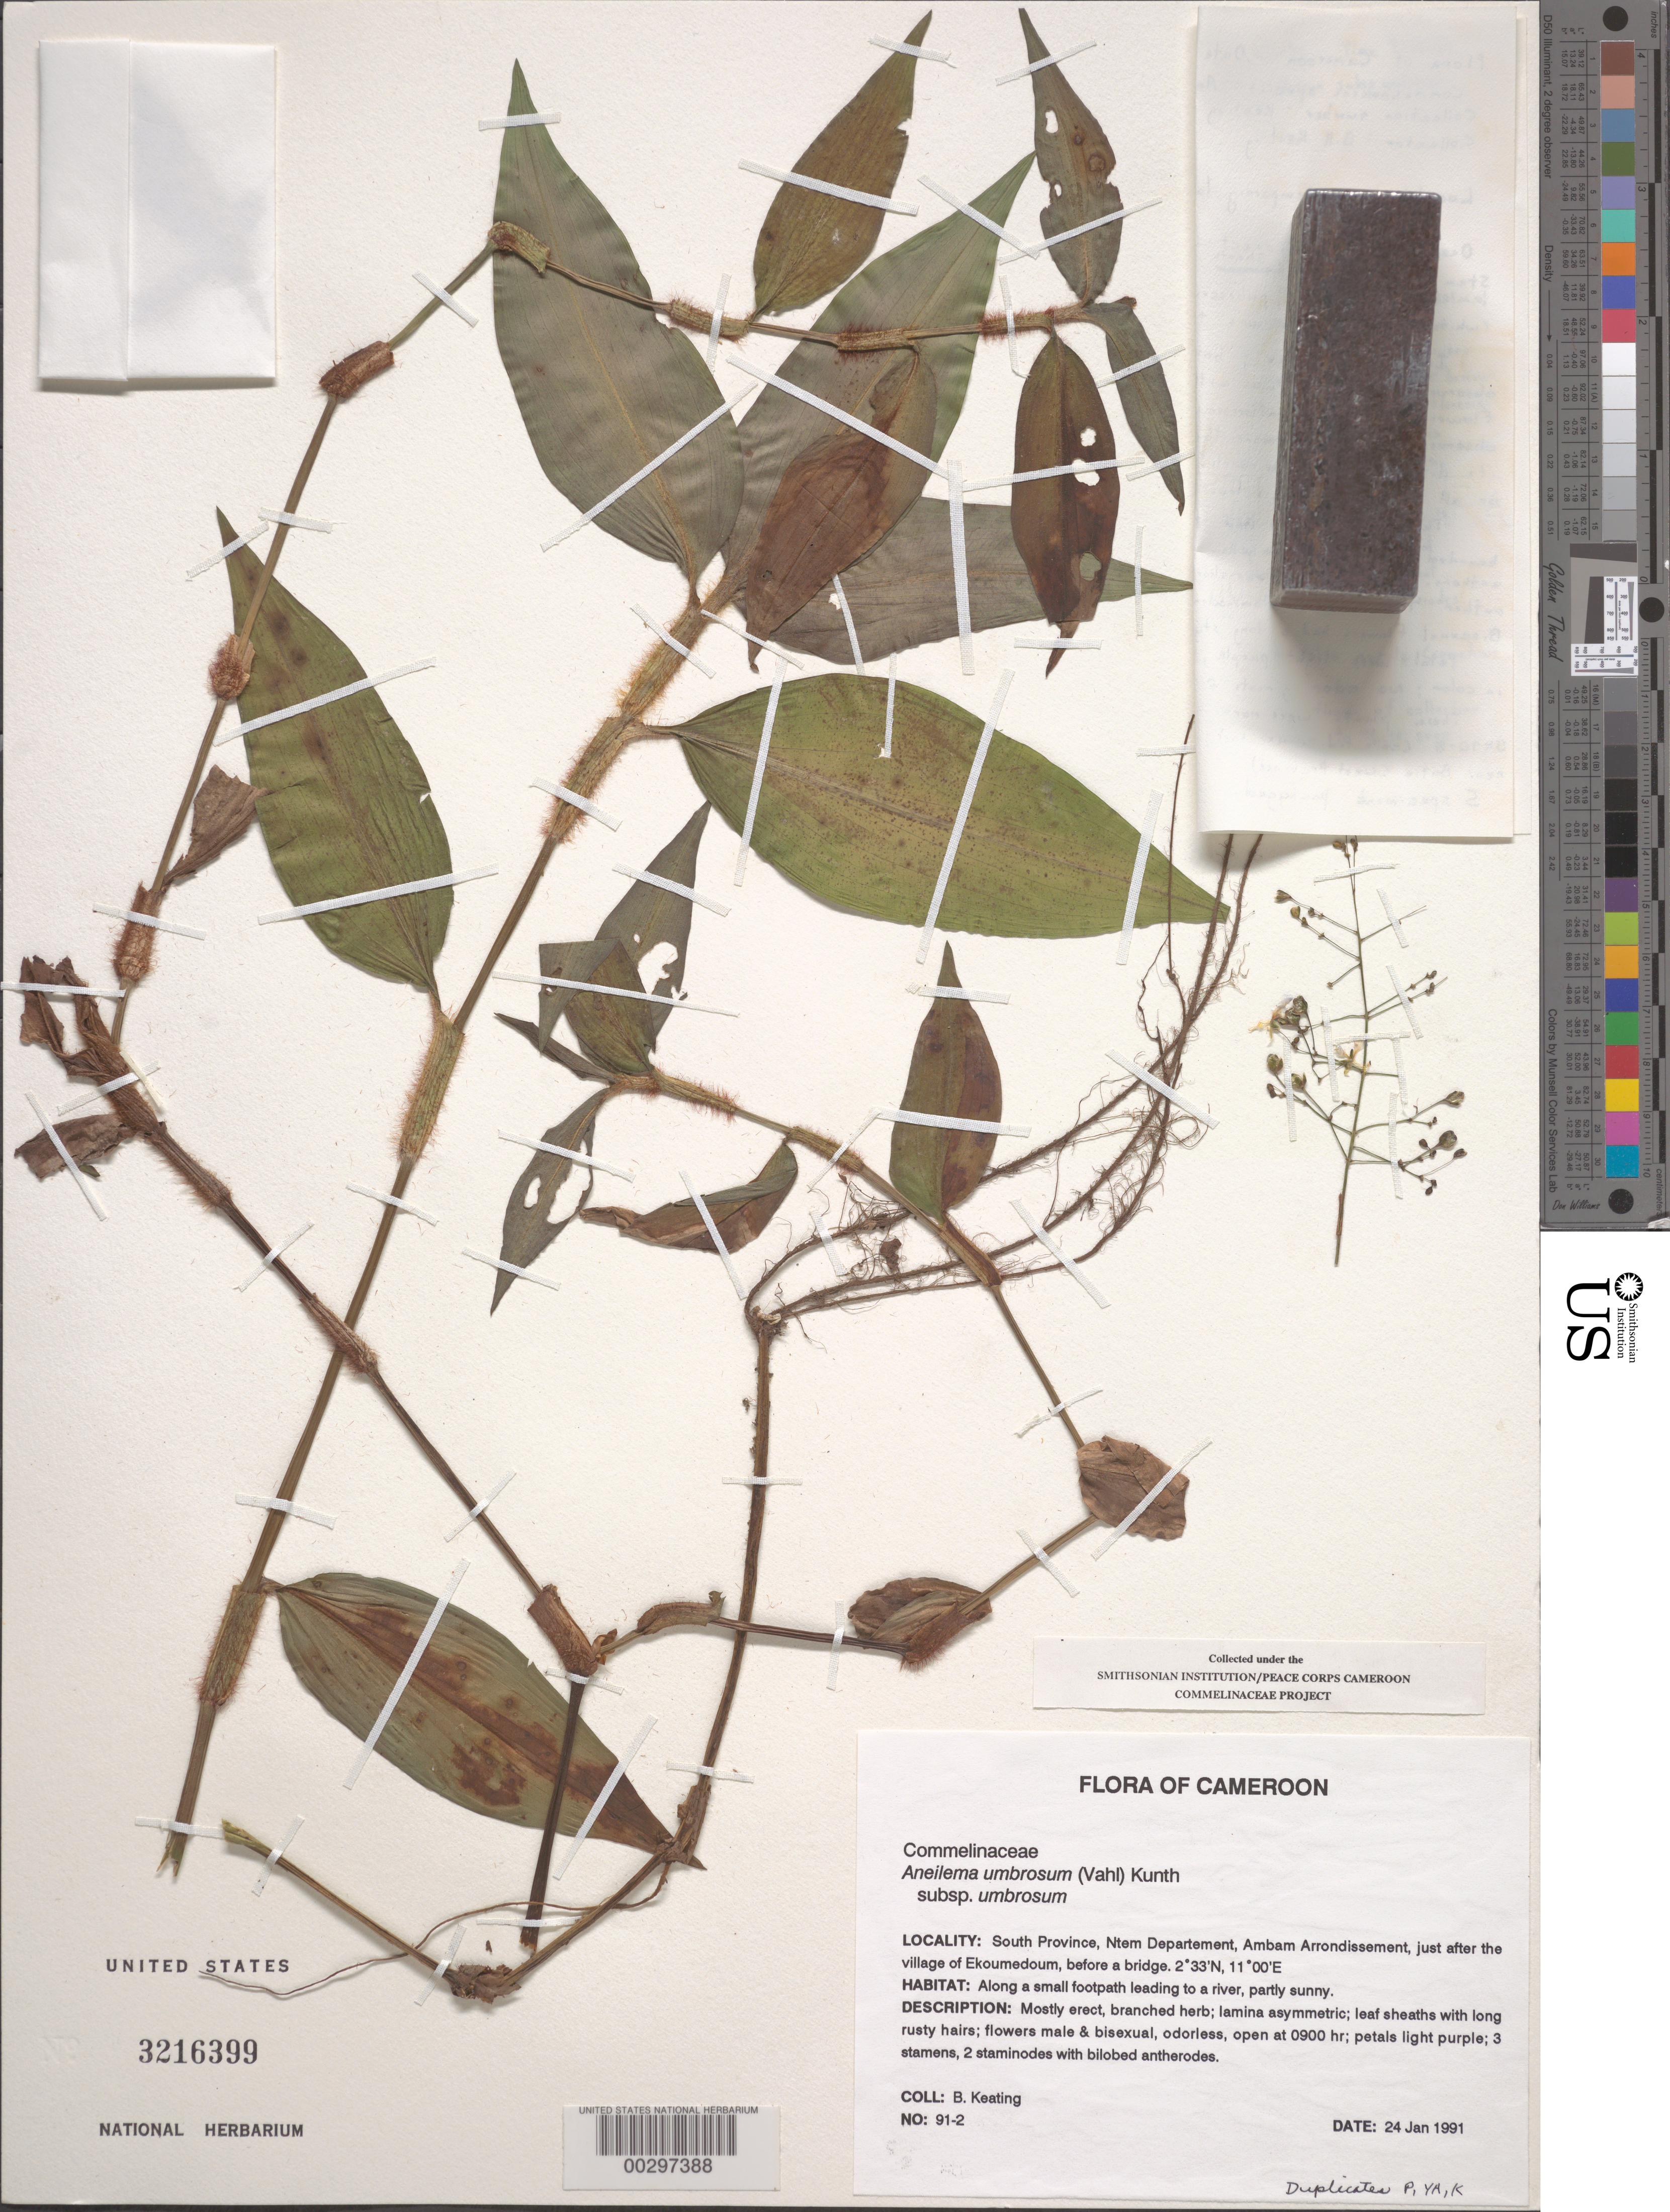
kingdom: Plantae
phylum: Tracheophyta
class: Liliopsida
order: Commelinales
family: Commelinaceae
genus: Aneilema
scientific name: Aneilema umbrosum subsp. umbrosum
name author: (Vahl) Kunth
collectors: B. Keating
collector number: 91-2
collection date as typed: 24 Jan 1991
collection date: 1991-01-24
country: Cameroon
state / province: Sud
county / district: Ntem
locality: Ntem, ambam arrondissement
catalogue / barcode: US 3216399